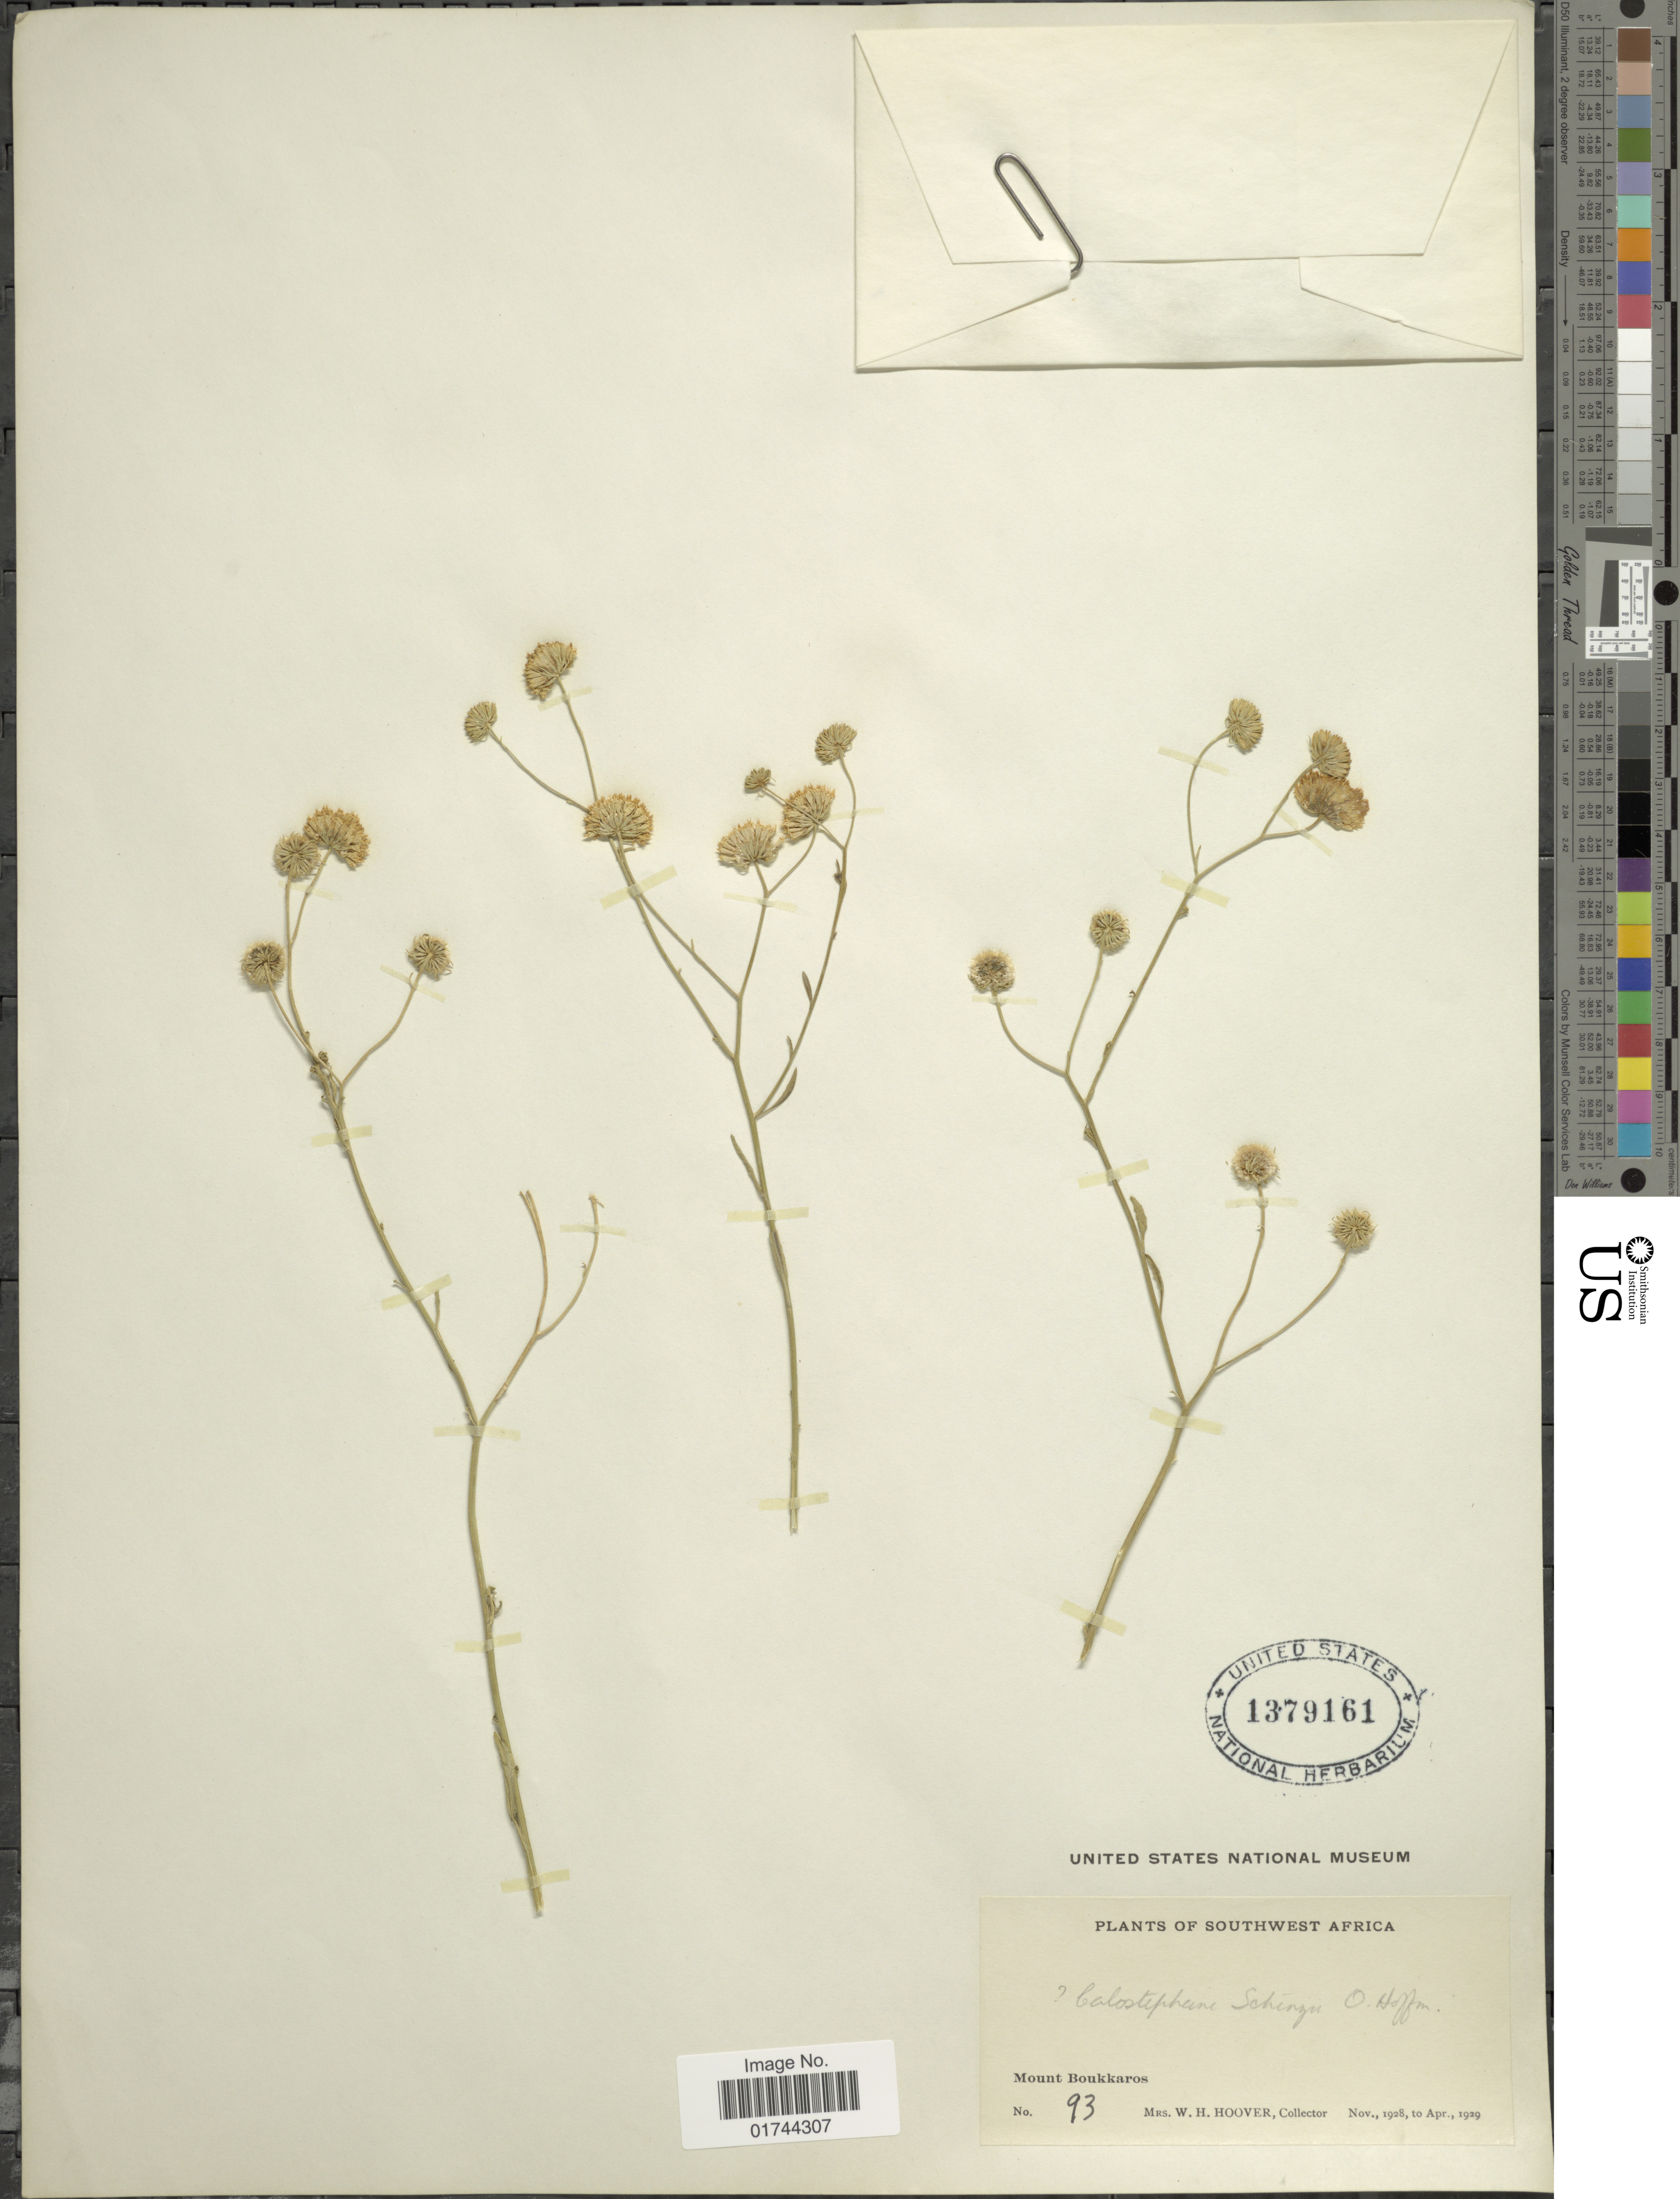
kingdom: Plantae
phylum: Tracheophyta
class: Magnoliopsida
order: Asterales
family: Asteraceae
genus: Calostephane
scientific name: Calostephane schinzii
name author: O. Hoffm.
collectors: W. H. Hoover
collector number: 93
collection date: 1928-11/1929-04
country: Namibia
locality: Southwest Africa, Mount Boukkaros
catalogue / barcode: US 1379161